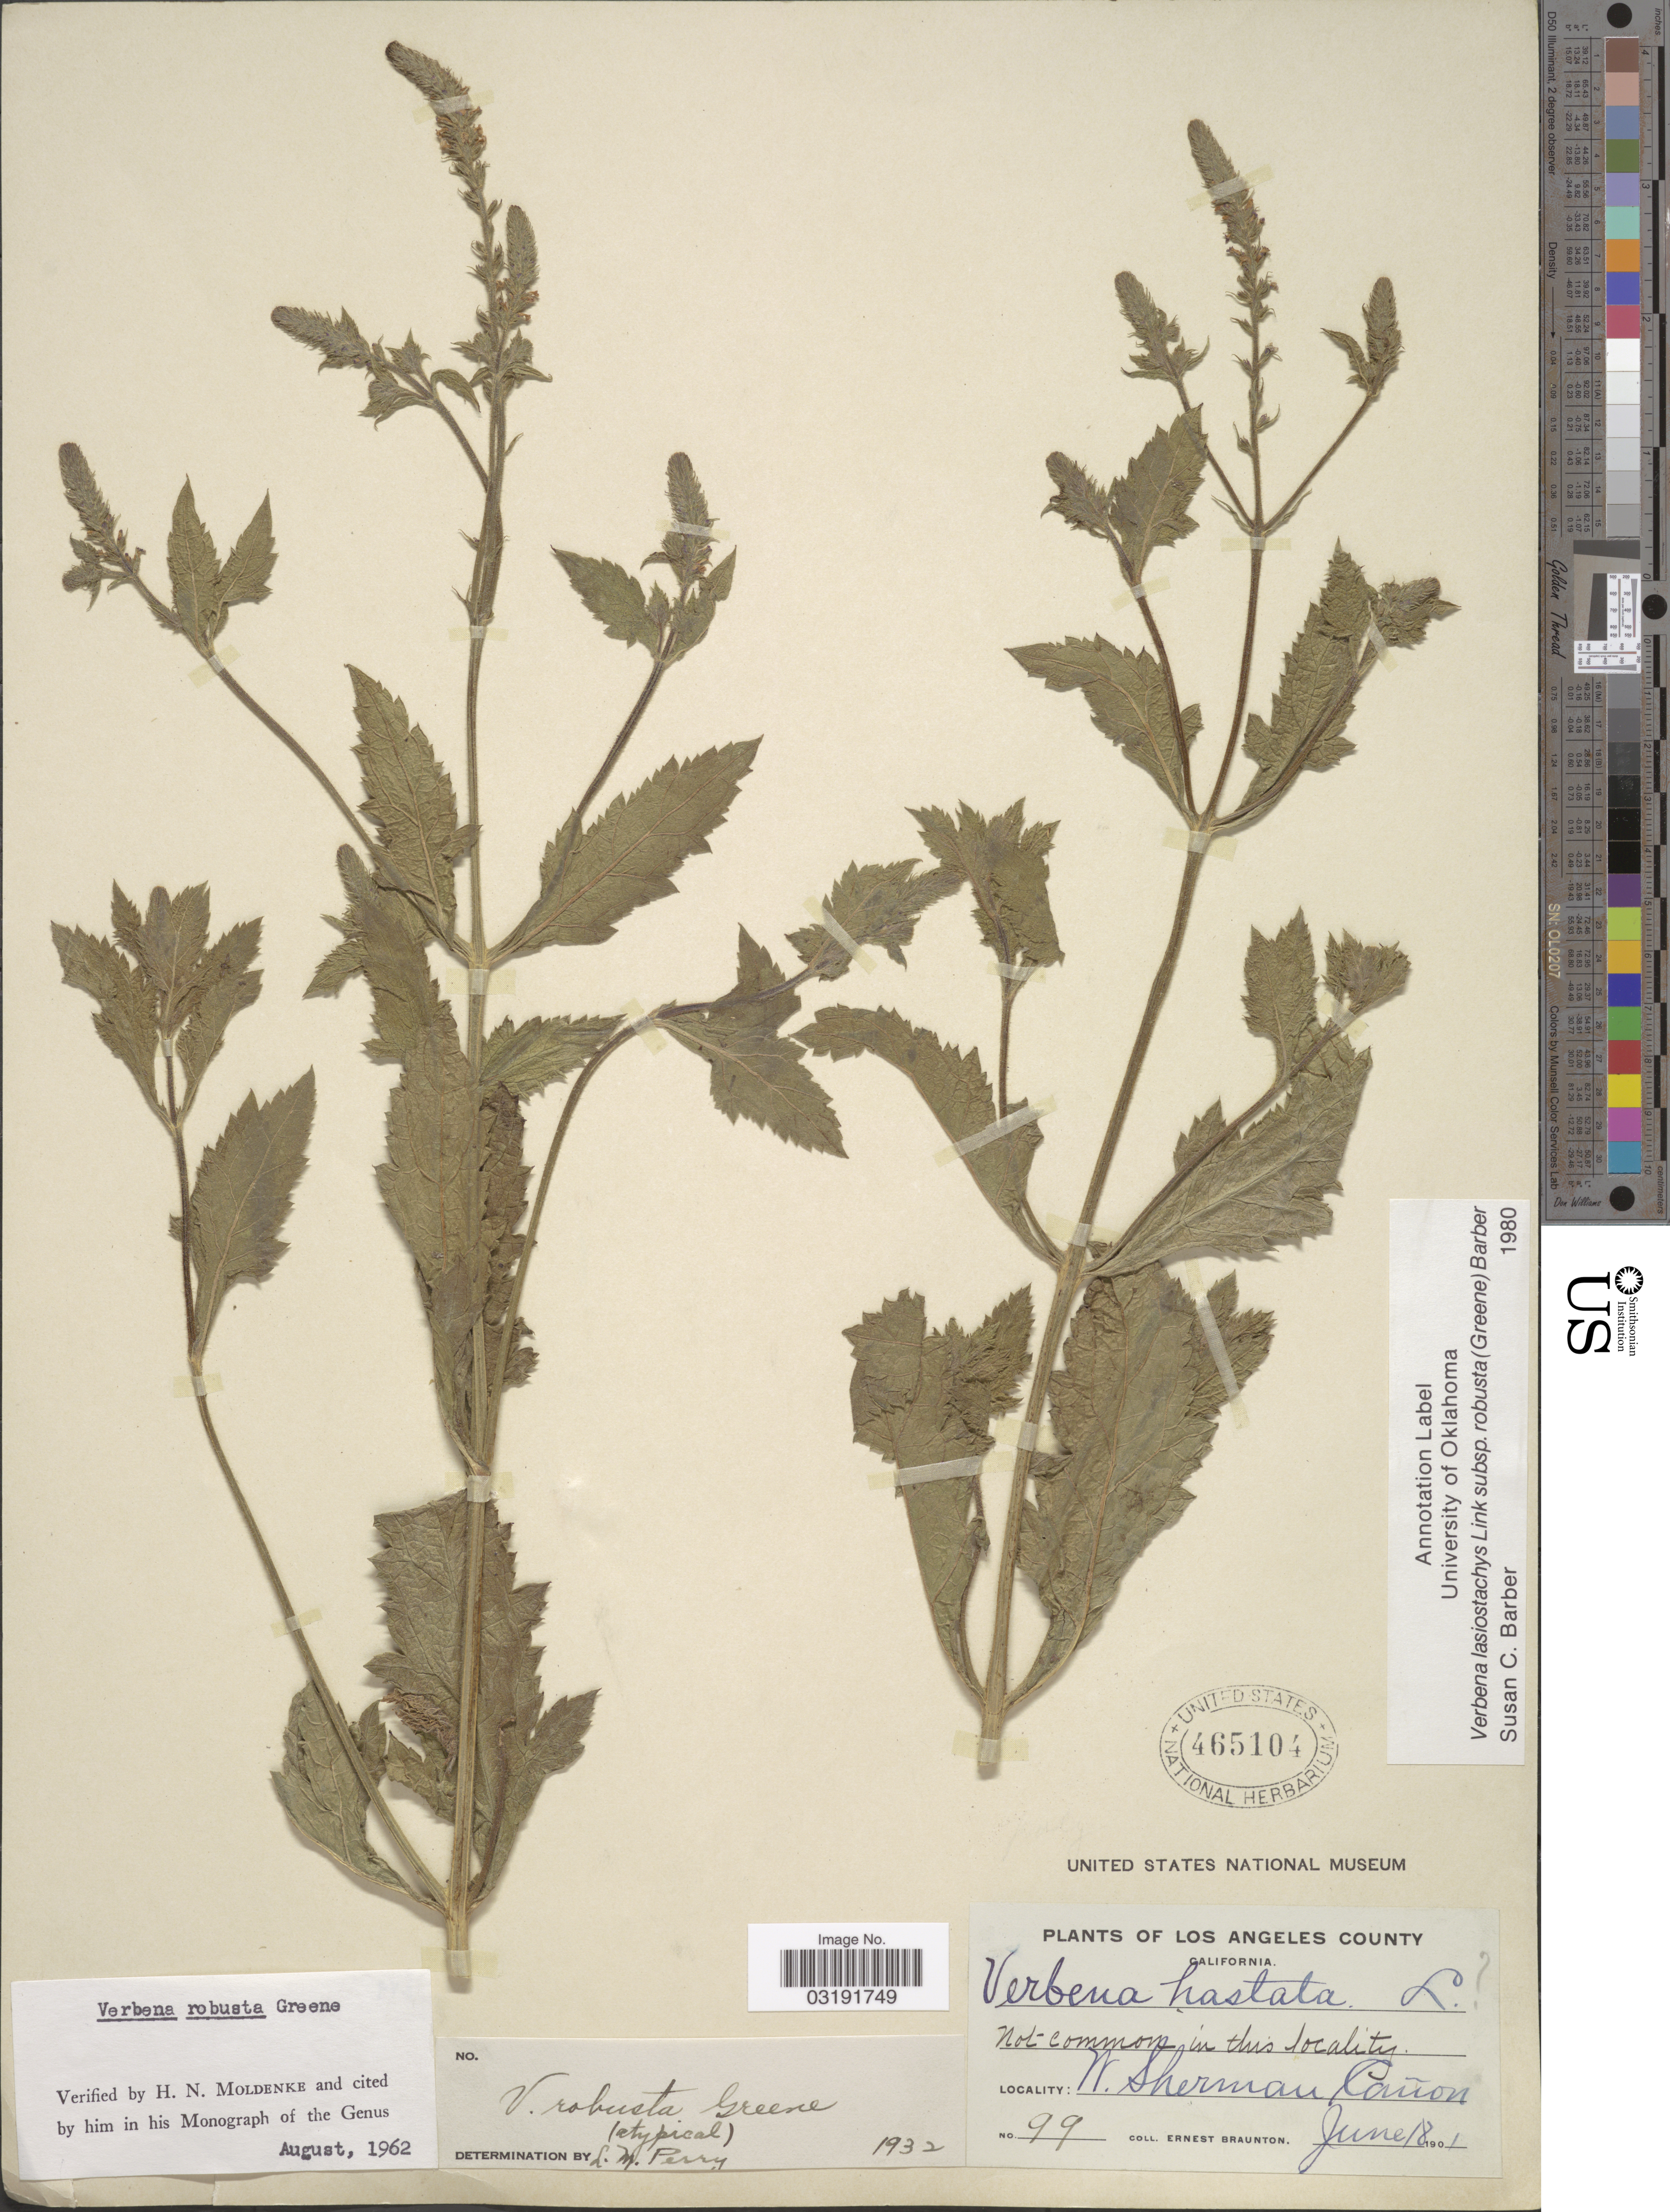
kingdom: Plantae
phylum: Tracheophyta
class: Magnoliopsida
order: Lamiales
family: Verbenaceae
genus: Verbena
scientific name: Verbena lasiostachys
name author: Link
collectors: E. Braunton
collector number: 99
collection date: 1901-06-18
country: United States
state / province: California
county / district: Los Angeles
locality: Los Angeles County. W. Sherman Cañon.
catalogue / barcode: US 465104